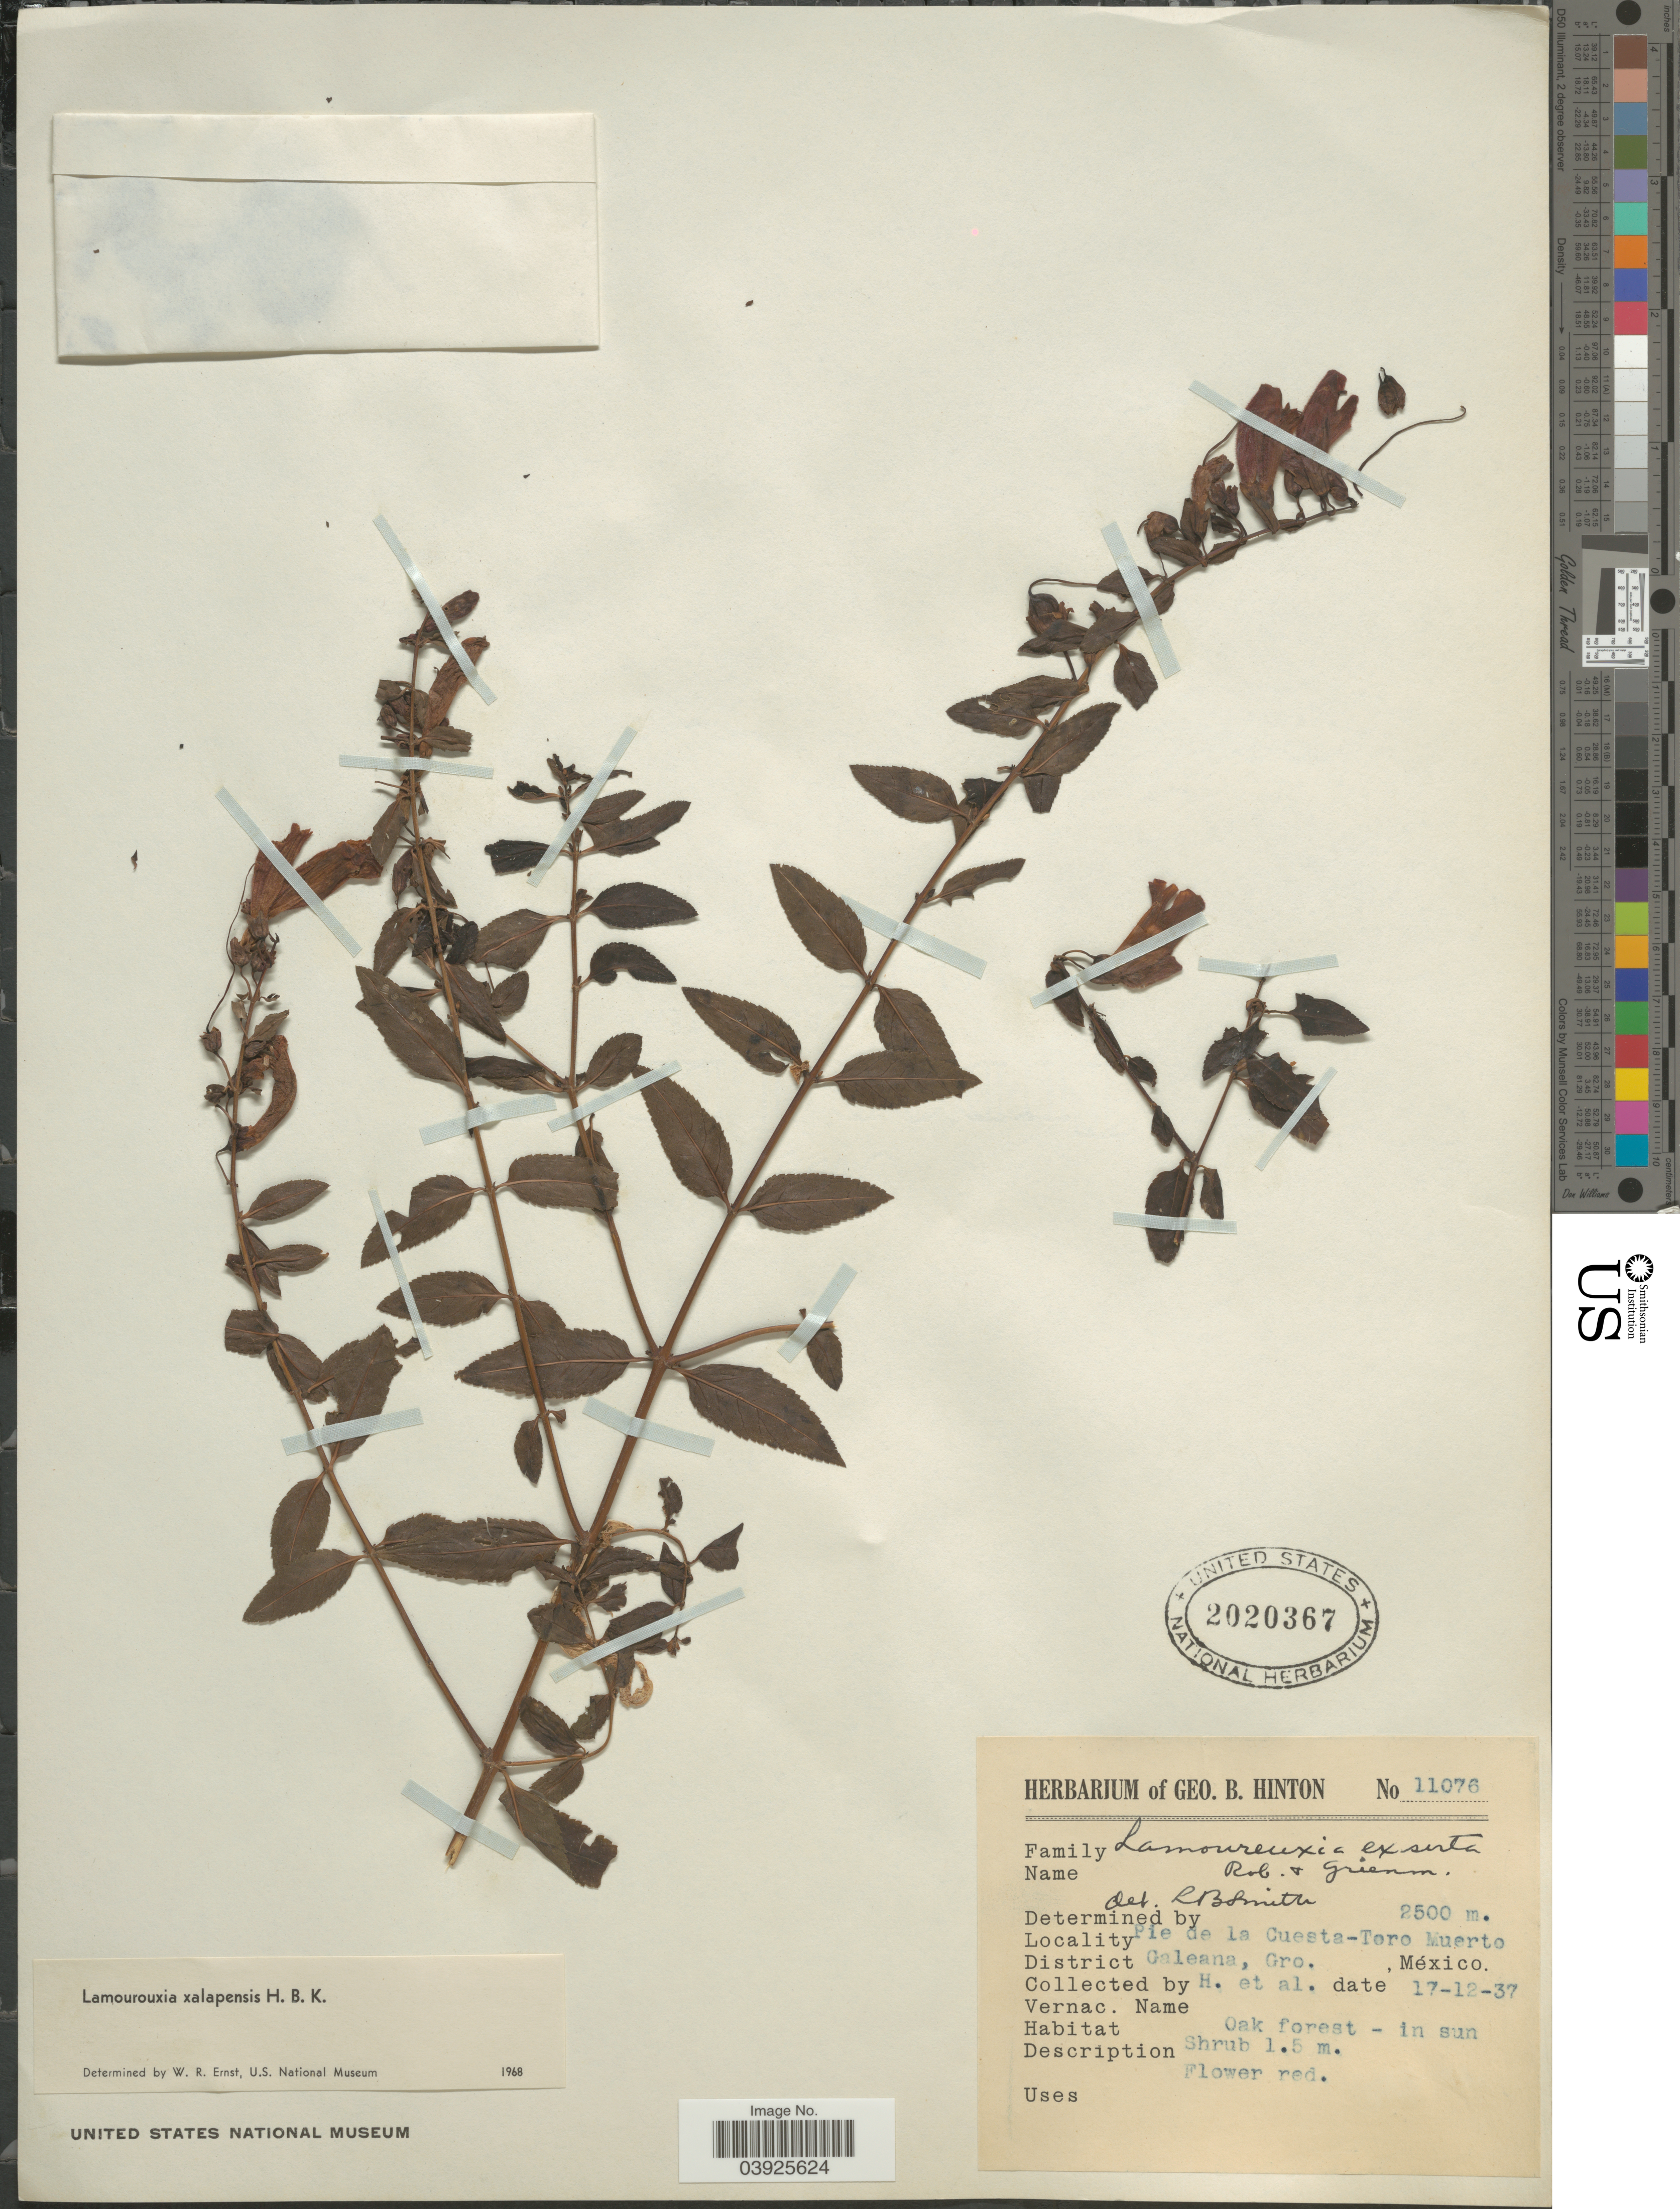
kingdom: Plantae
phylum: Tracheophyta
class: Magnoliopsida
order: Lamiales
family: Orobanchaceae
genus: Lamourouxia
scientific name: Lamourouxia xalapensis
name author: Kunth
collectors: G. B. Hinton & et al.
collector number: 11076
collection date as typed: Transcribed d/m/y: 17/12/37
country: Mexico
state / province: Guerrero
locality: Pie de la Cuesta-Toto Muerto. District Galeana.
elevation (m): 2500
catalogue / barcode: US 2020367